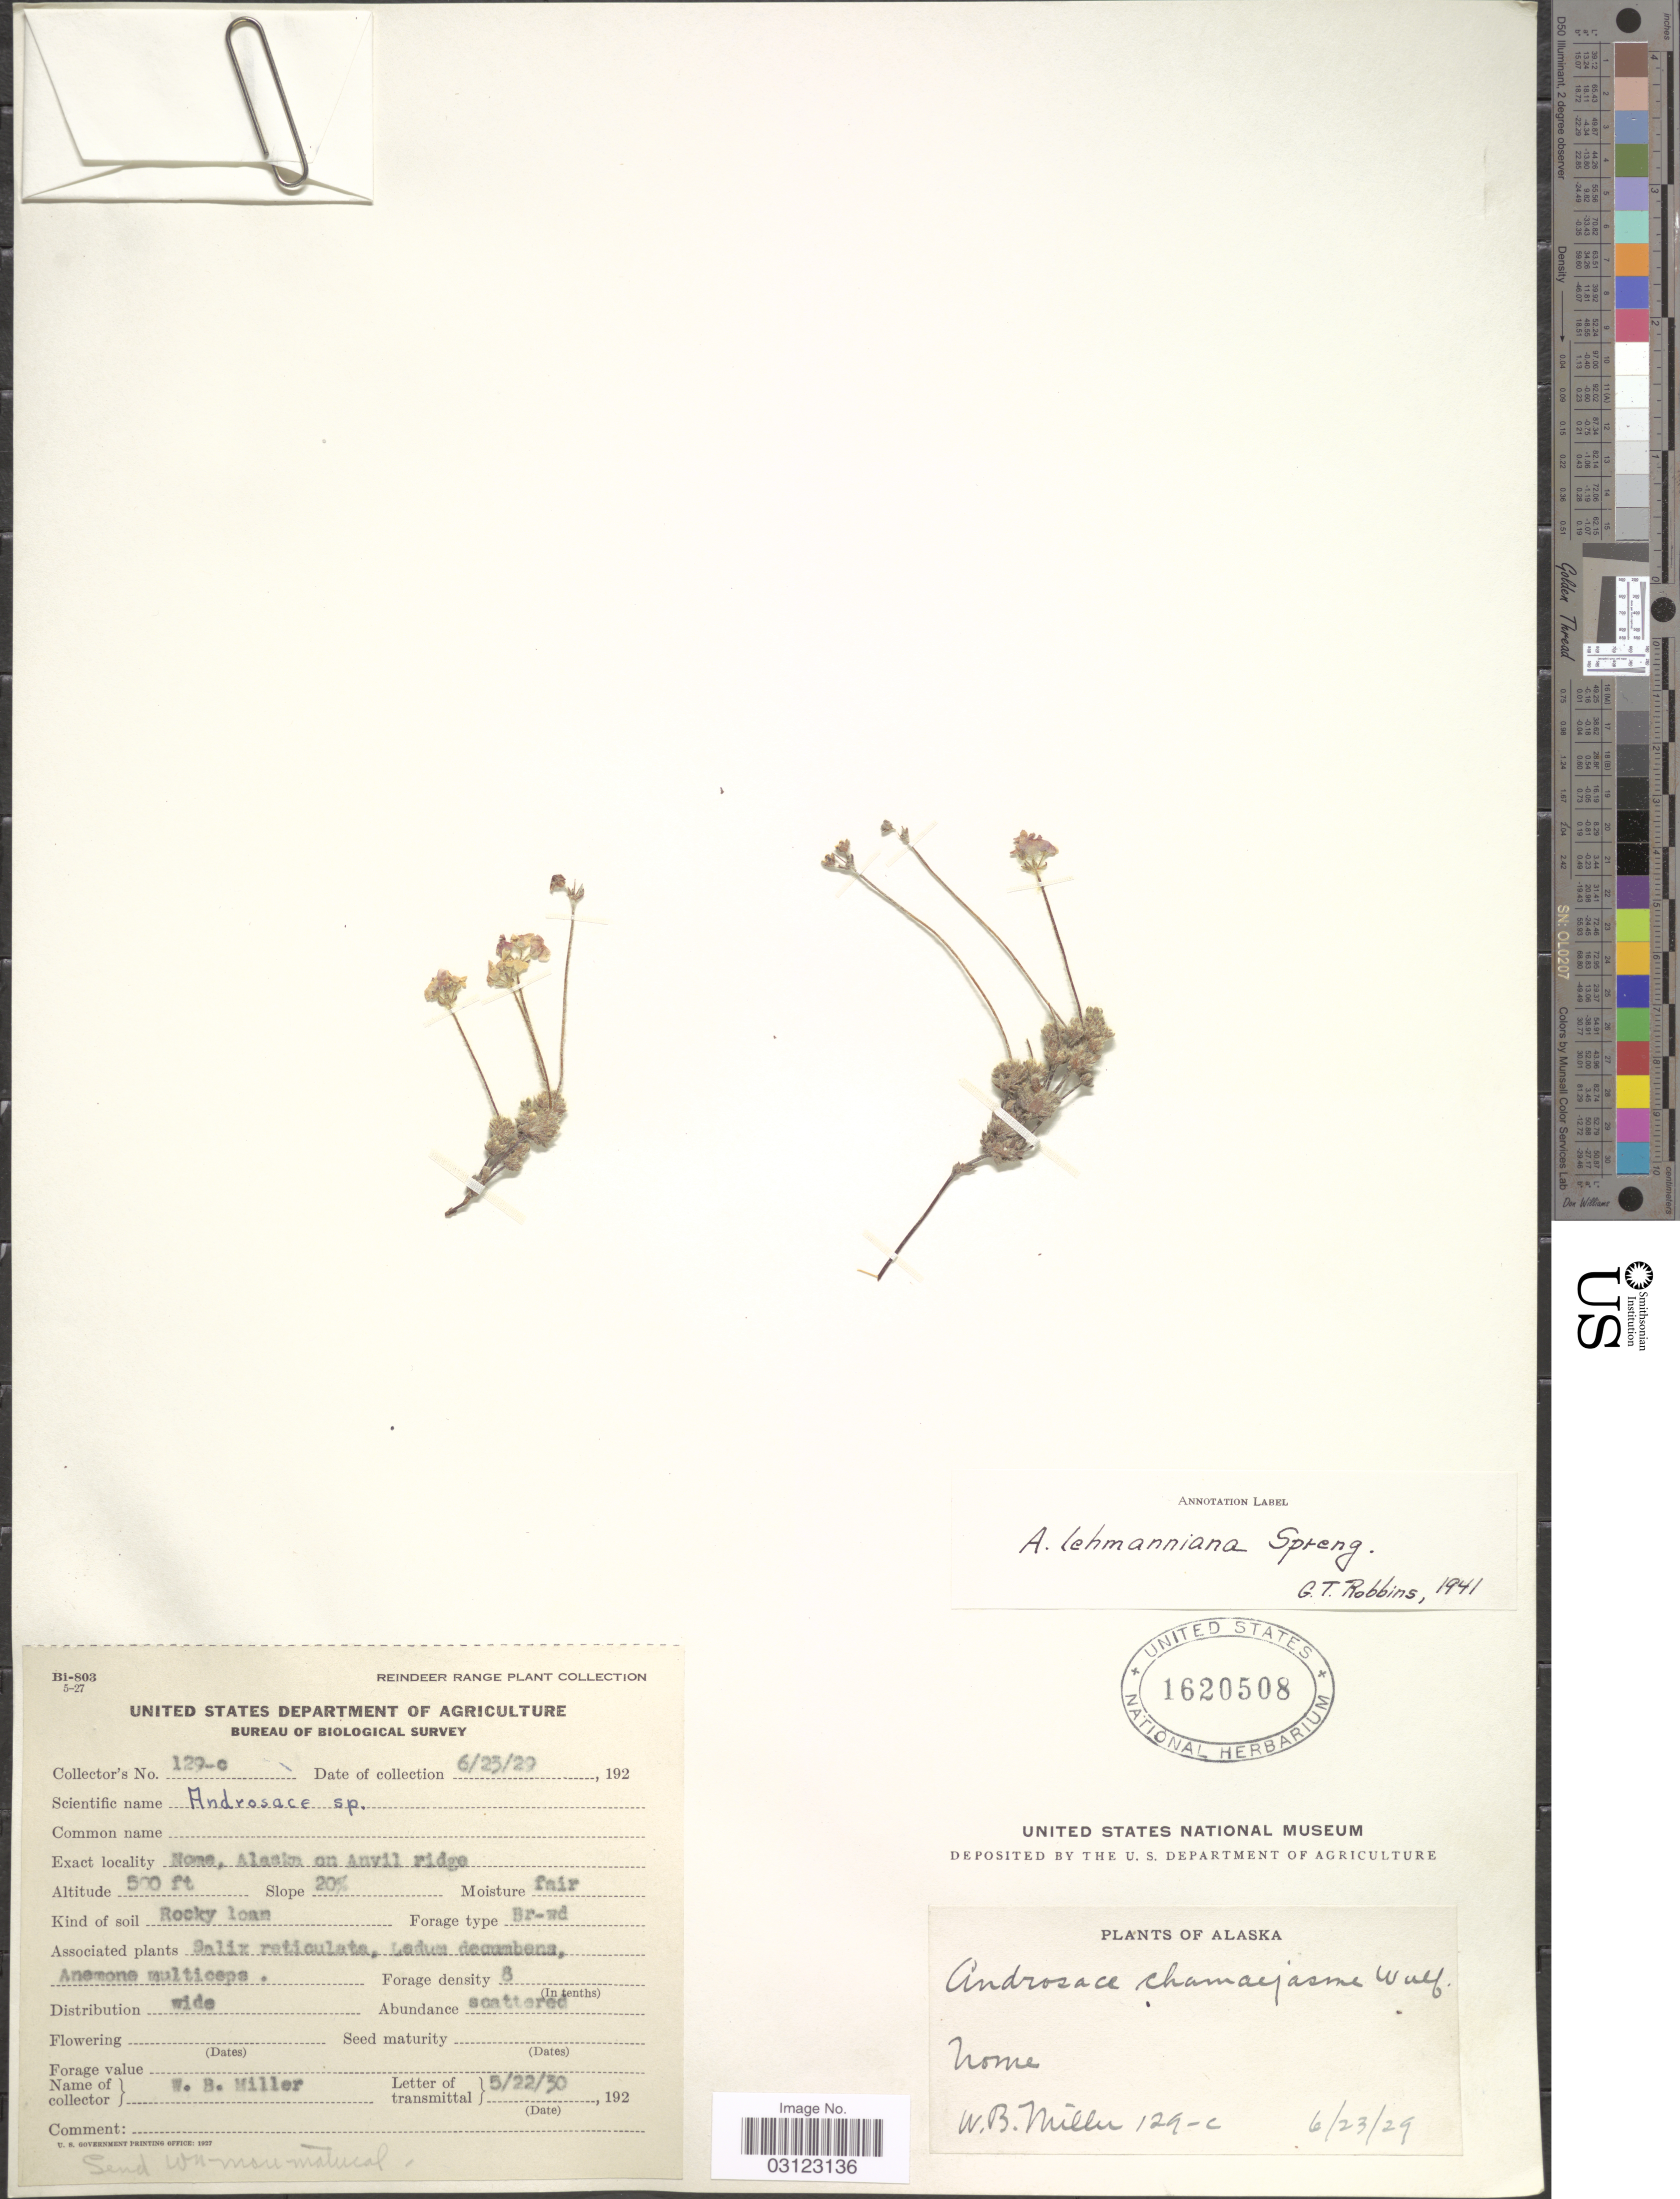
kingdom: Plantae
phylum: Tracheophyta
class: Magnoliopsida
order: Ericales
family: Primulaceae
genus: Androsace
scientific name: Androsace lehmanniana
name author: Spreng.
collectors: W. Miller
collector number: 129-c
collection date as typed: Transcribed d/m/y: 23/6/29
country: United States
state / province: Alaska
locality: Nome. Alaska and Anvil ridge.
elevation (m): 152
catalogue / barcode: US 1620508